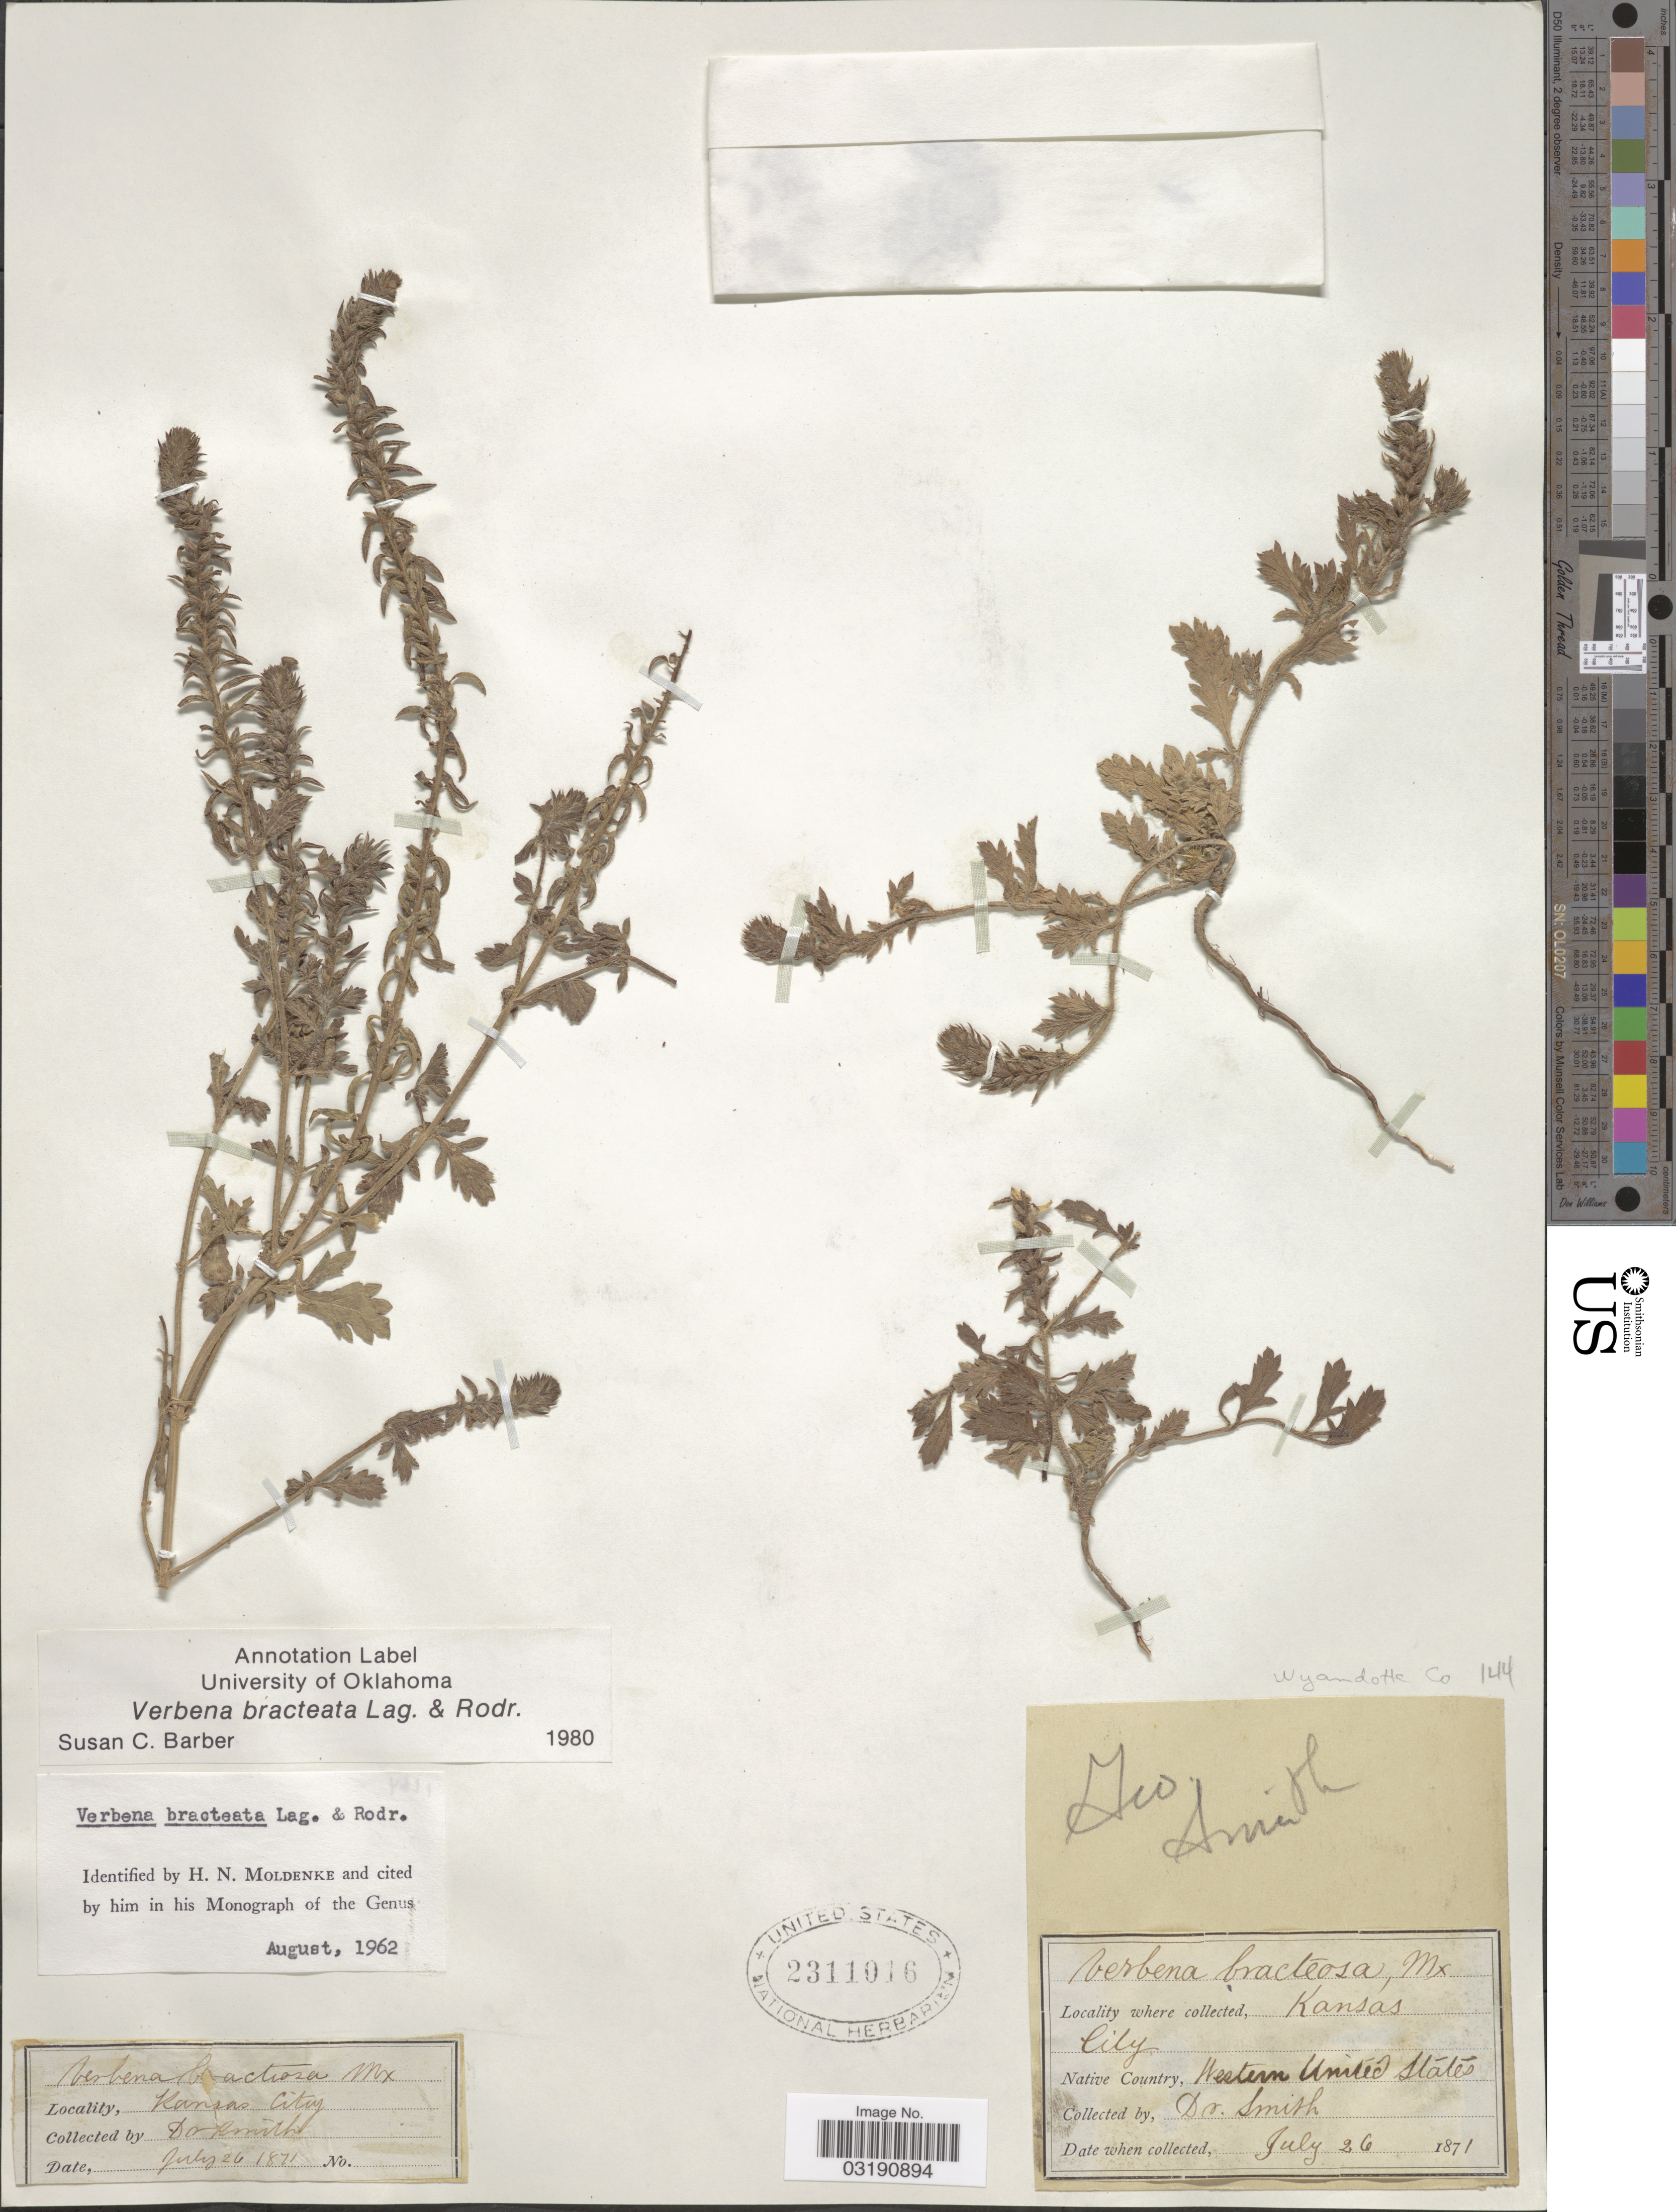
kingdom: Plantae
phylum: Tracheophyta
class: Magnoliopsida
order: Lamiales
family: Verbenaceae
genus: Verbena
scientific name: Verbena bracteata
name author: Cav. ex Lag. & Rodr.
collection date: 1871-07-26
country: United States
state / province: Kansas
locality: Kansas City. Western United States. Wyandotte Co.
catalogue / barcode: US 2311016